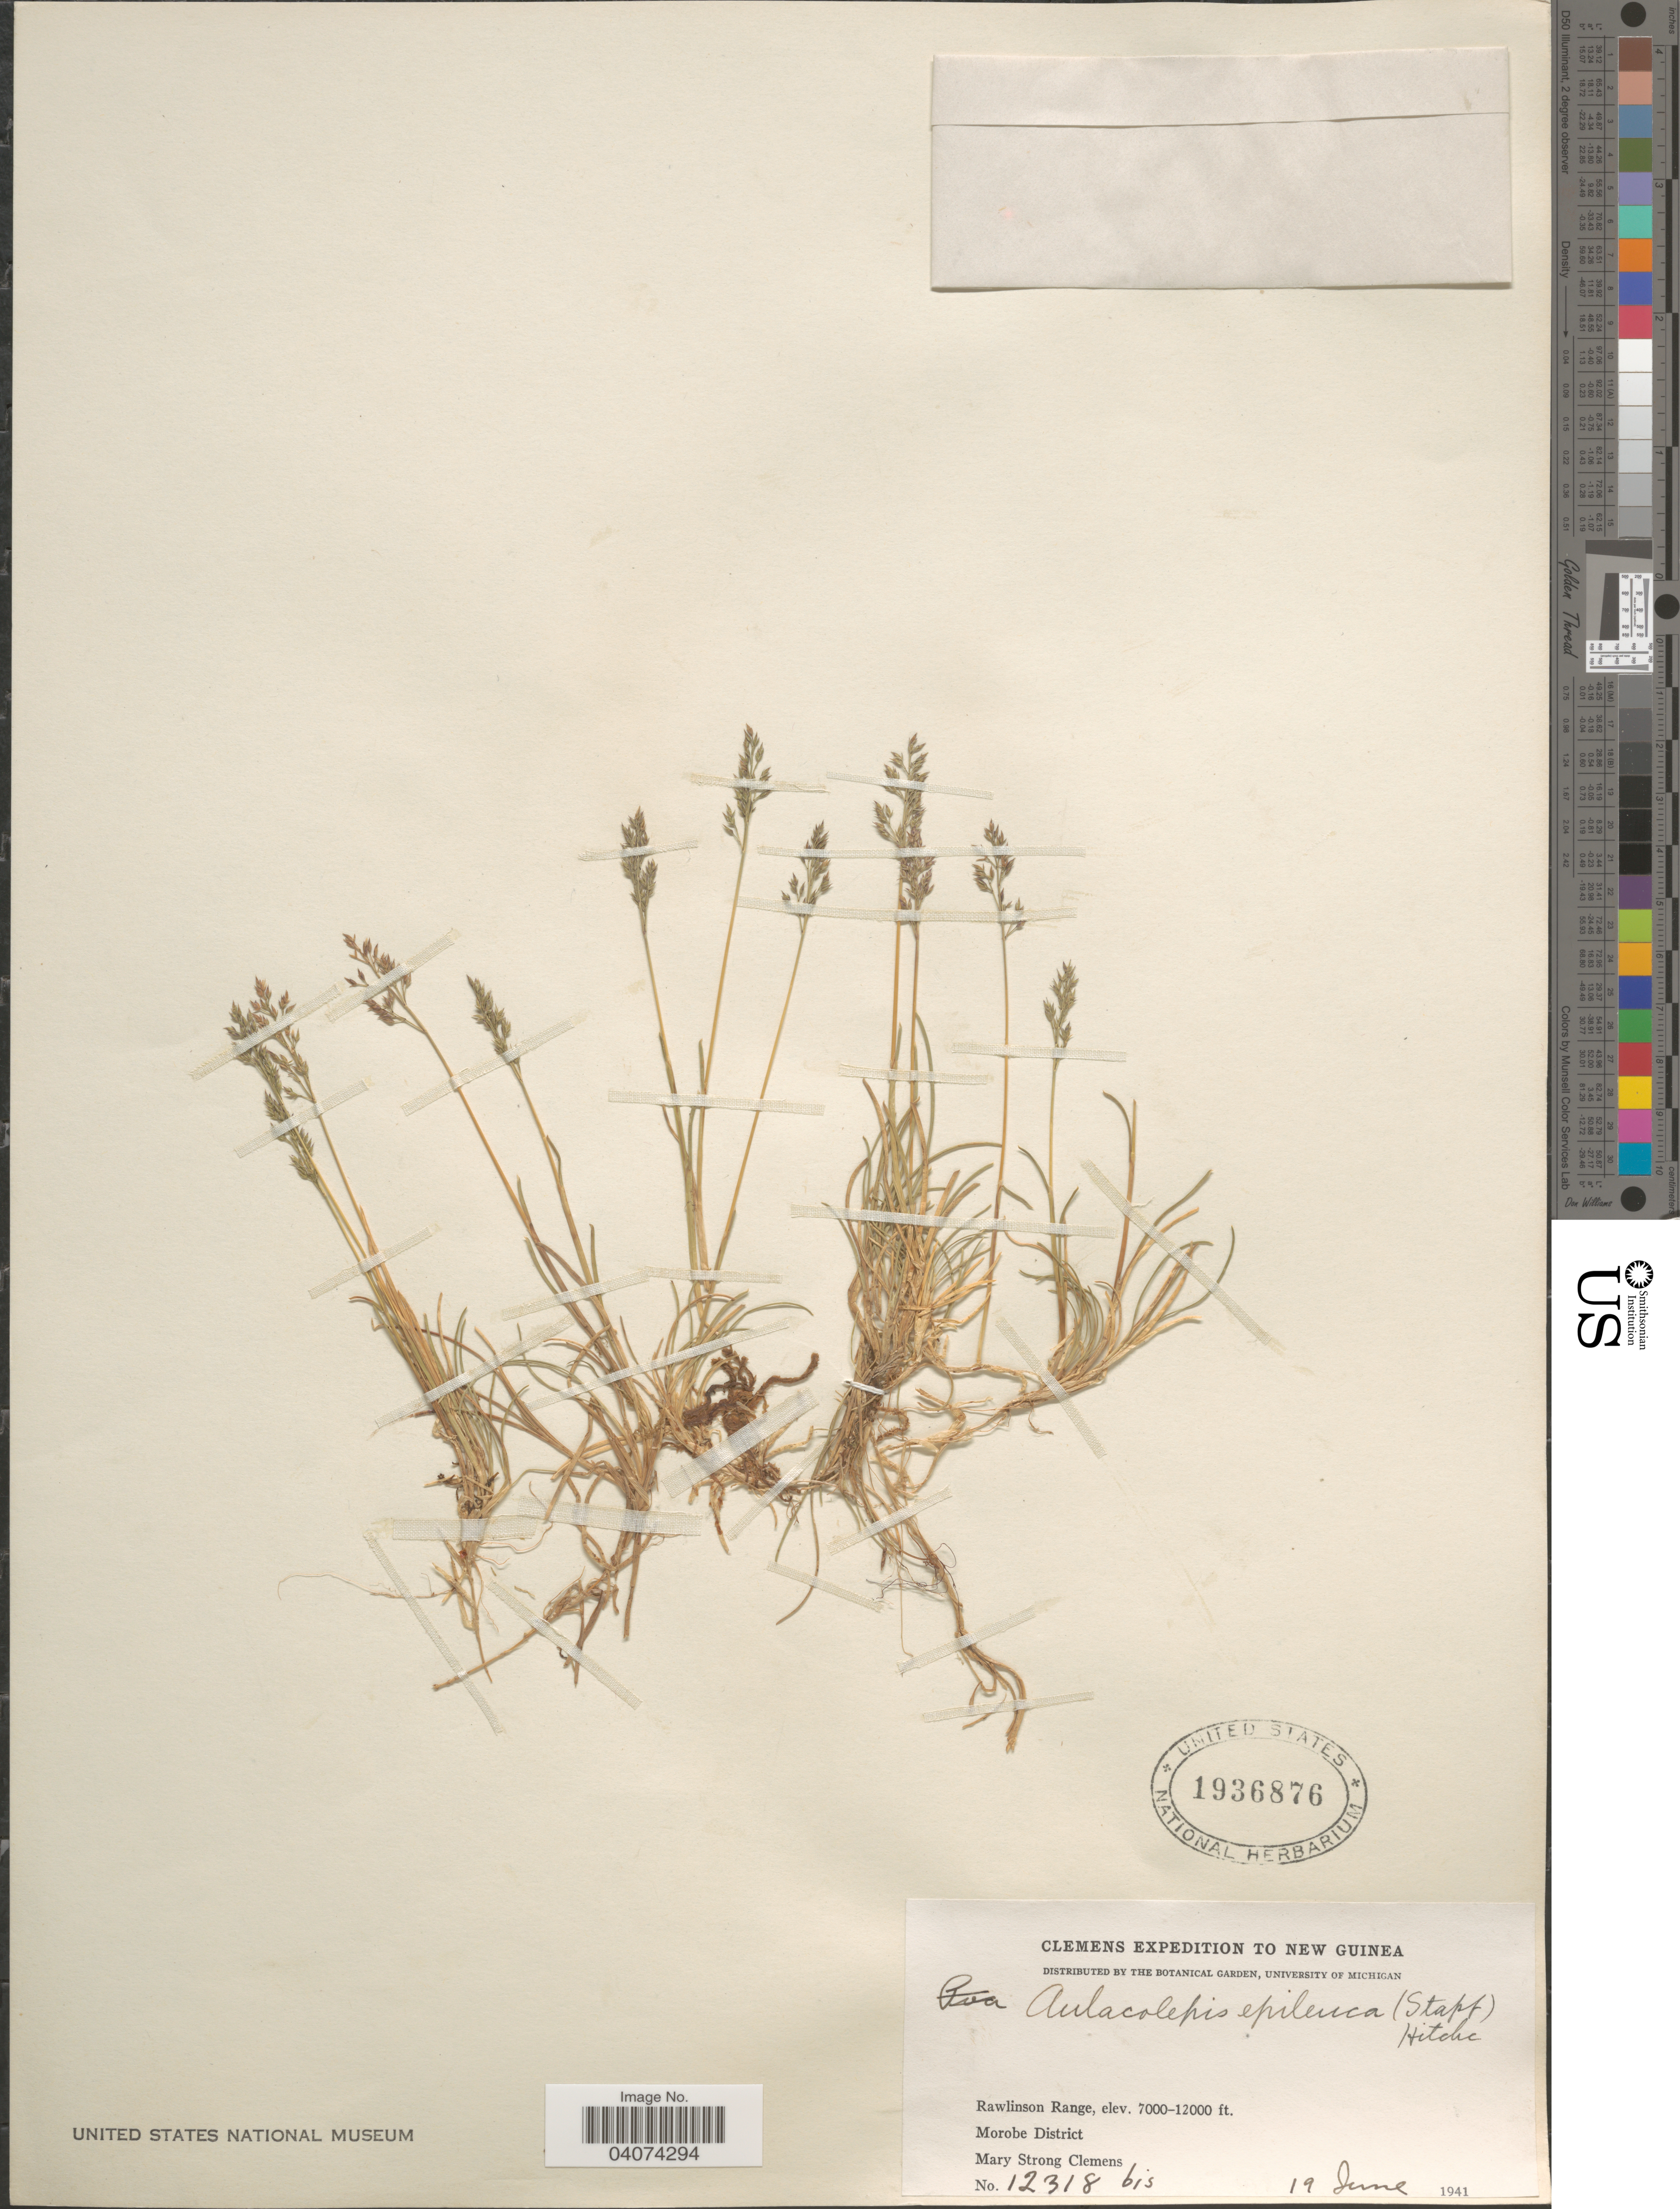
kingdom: Plantae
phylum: Tracheophyta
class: Liliopsida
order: Poales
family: Poaceae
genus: Poa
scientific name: Poa epileuca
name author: (Stapf) Stapf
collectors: M. S. Clemens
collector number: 12318bis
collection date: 1941-06-19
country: Papua New Guinea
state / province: Morobe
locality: Clemens Expedition to New Guinea. Rawlinson Range, Morobe District.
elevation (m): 2134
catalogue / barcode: US 1936876